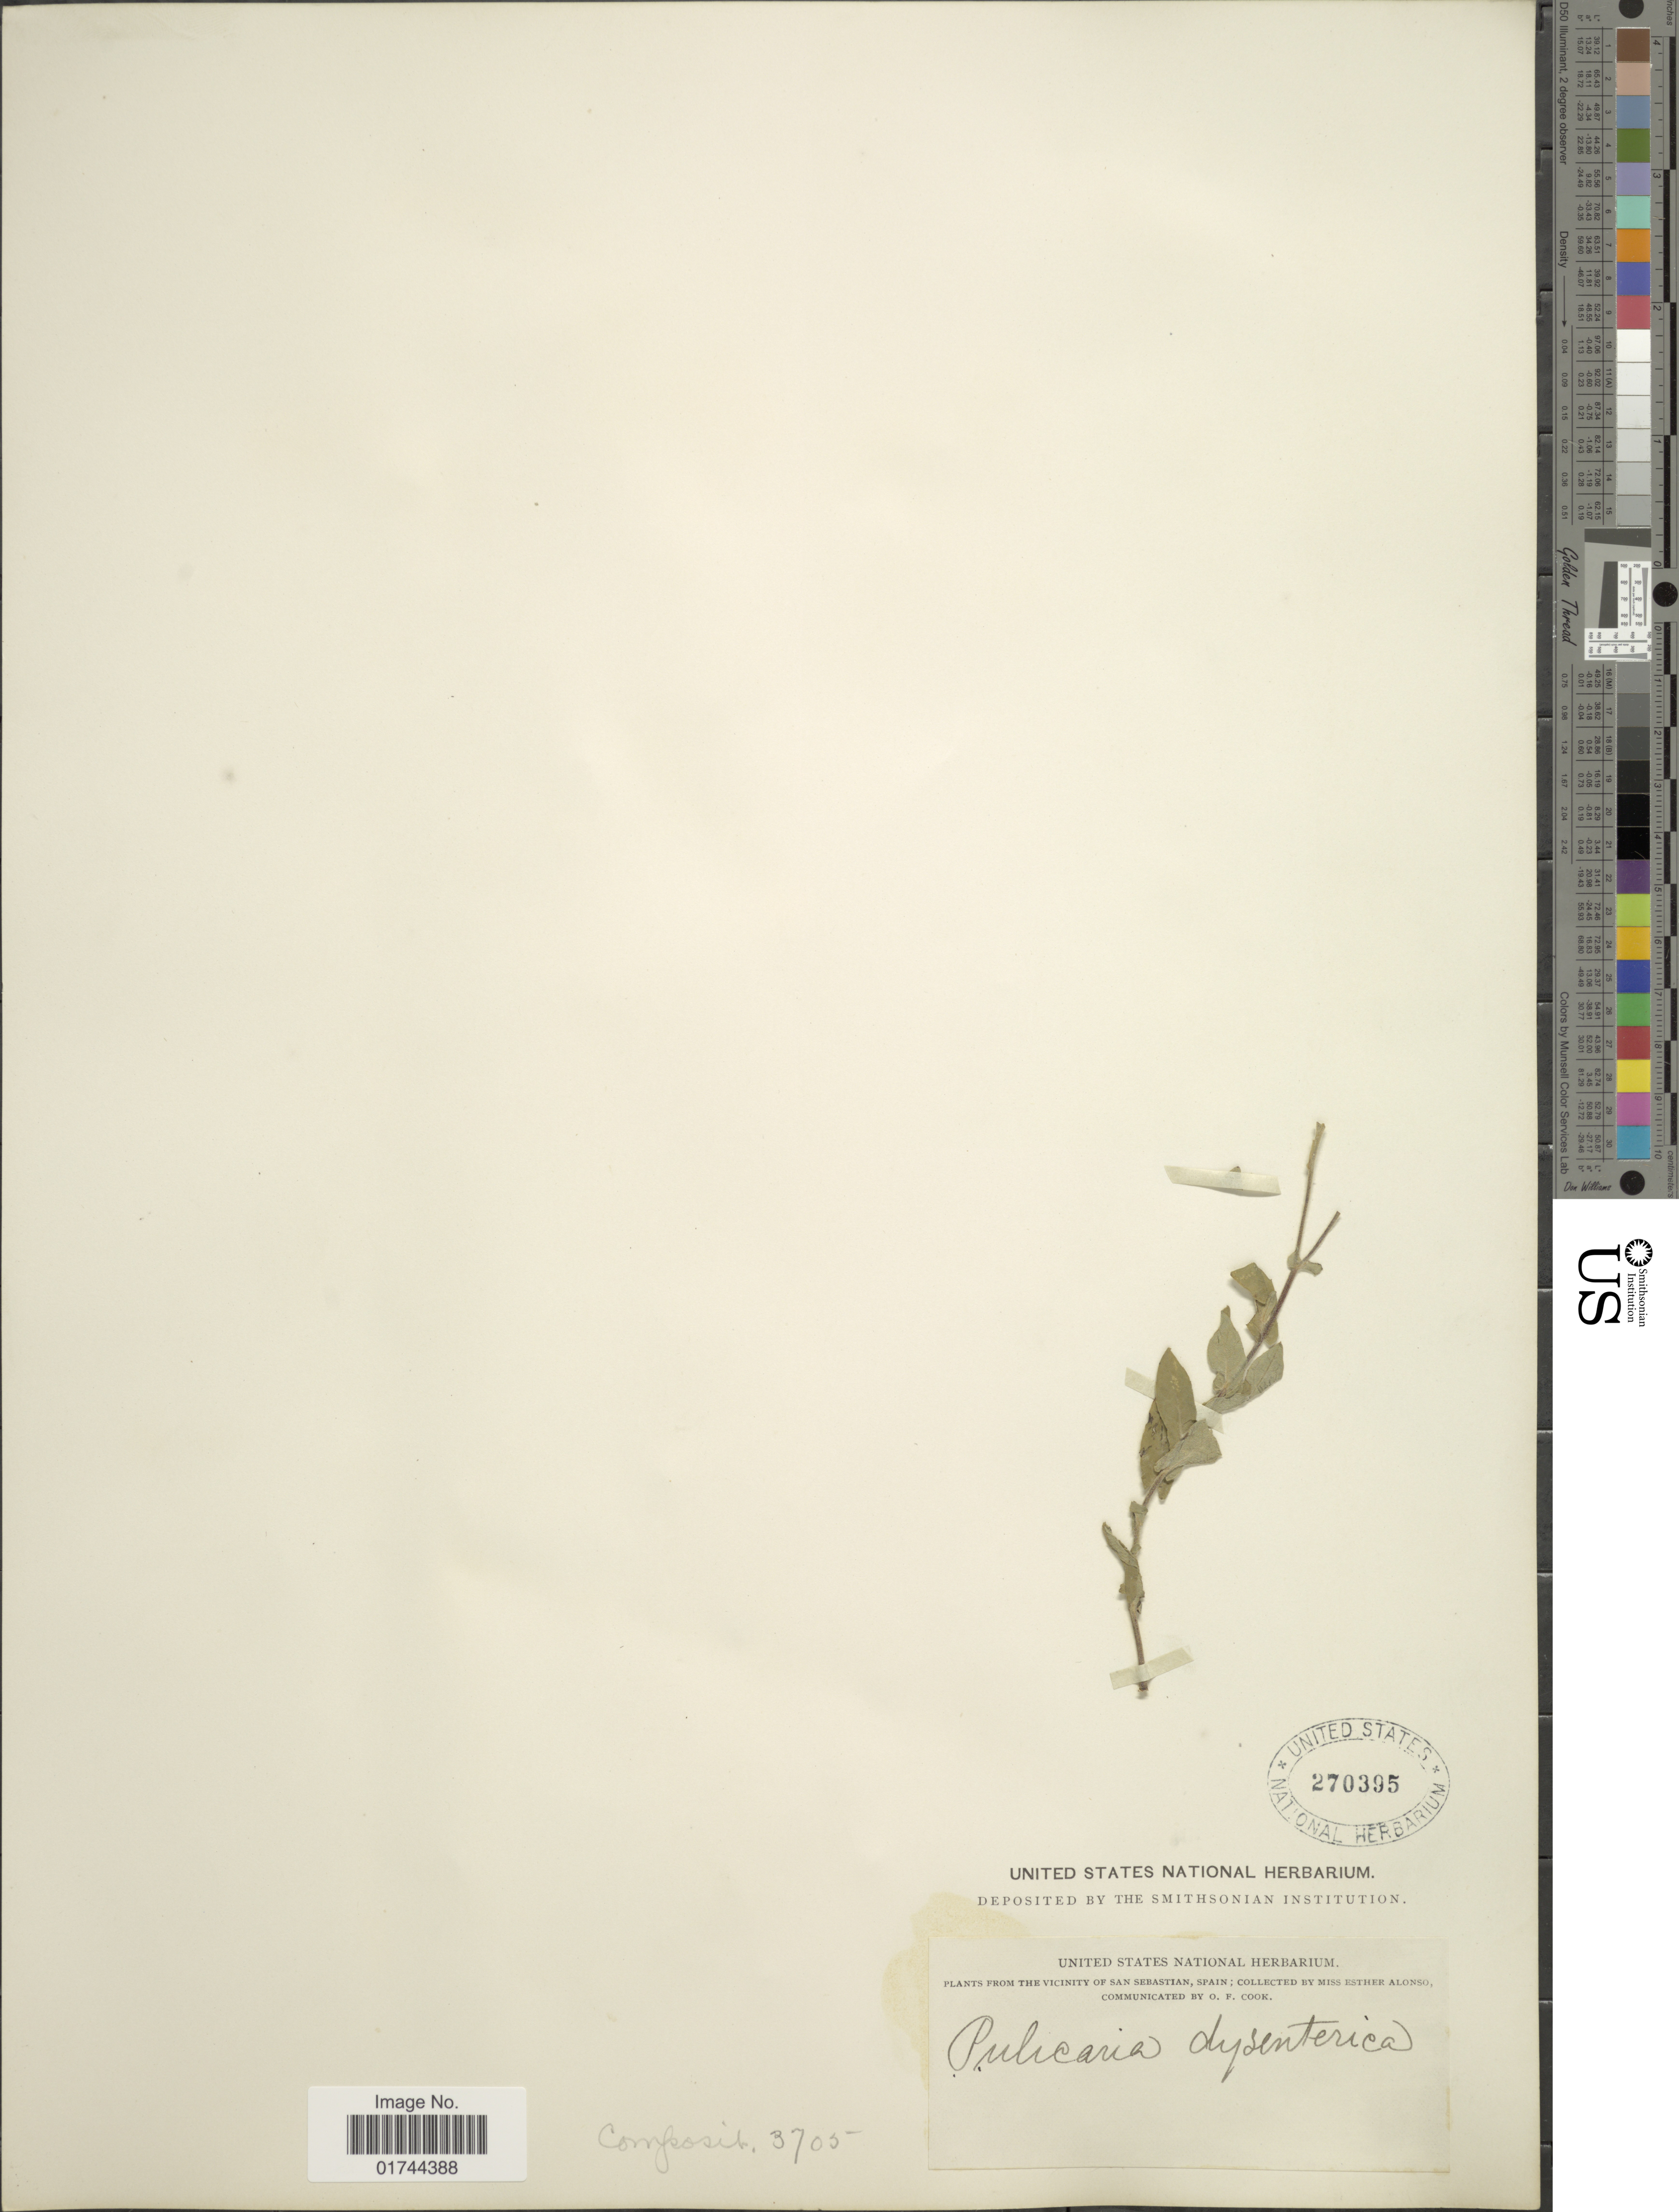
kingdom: Plantae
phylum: Tracheophyta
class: Magnoliopsida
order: Asterales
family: Asteraceae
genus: Pulicaria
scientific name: Pulicaria dysenterica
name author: (L.) Bernh.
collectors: E. Alonso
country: Spain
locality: Vicinity of San Sebastian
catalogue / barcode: US 270395